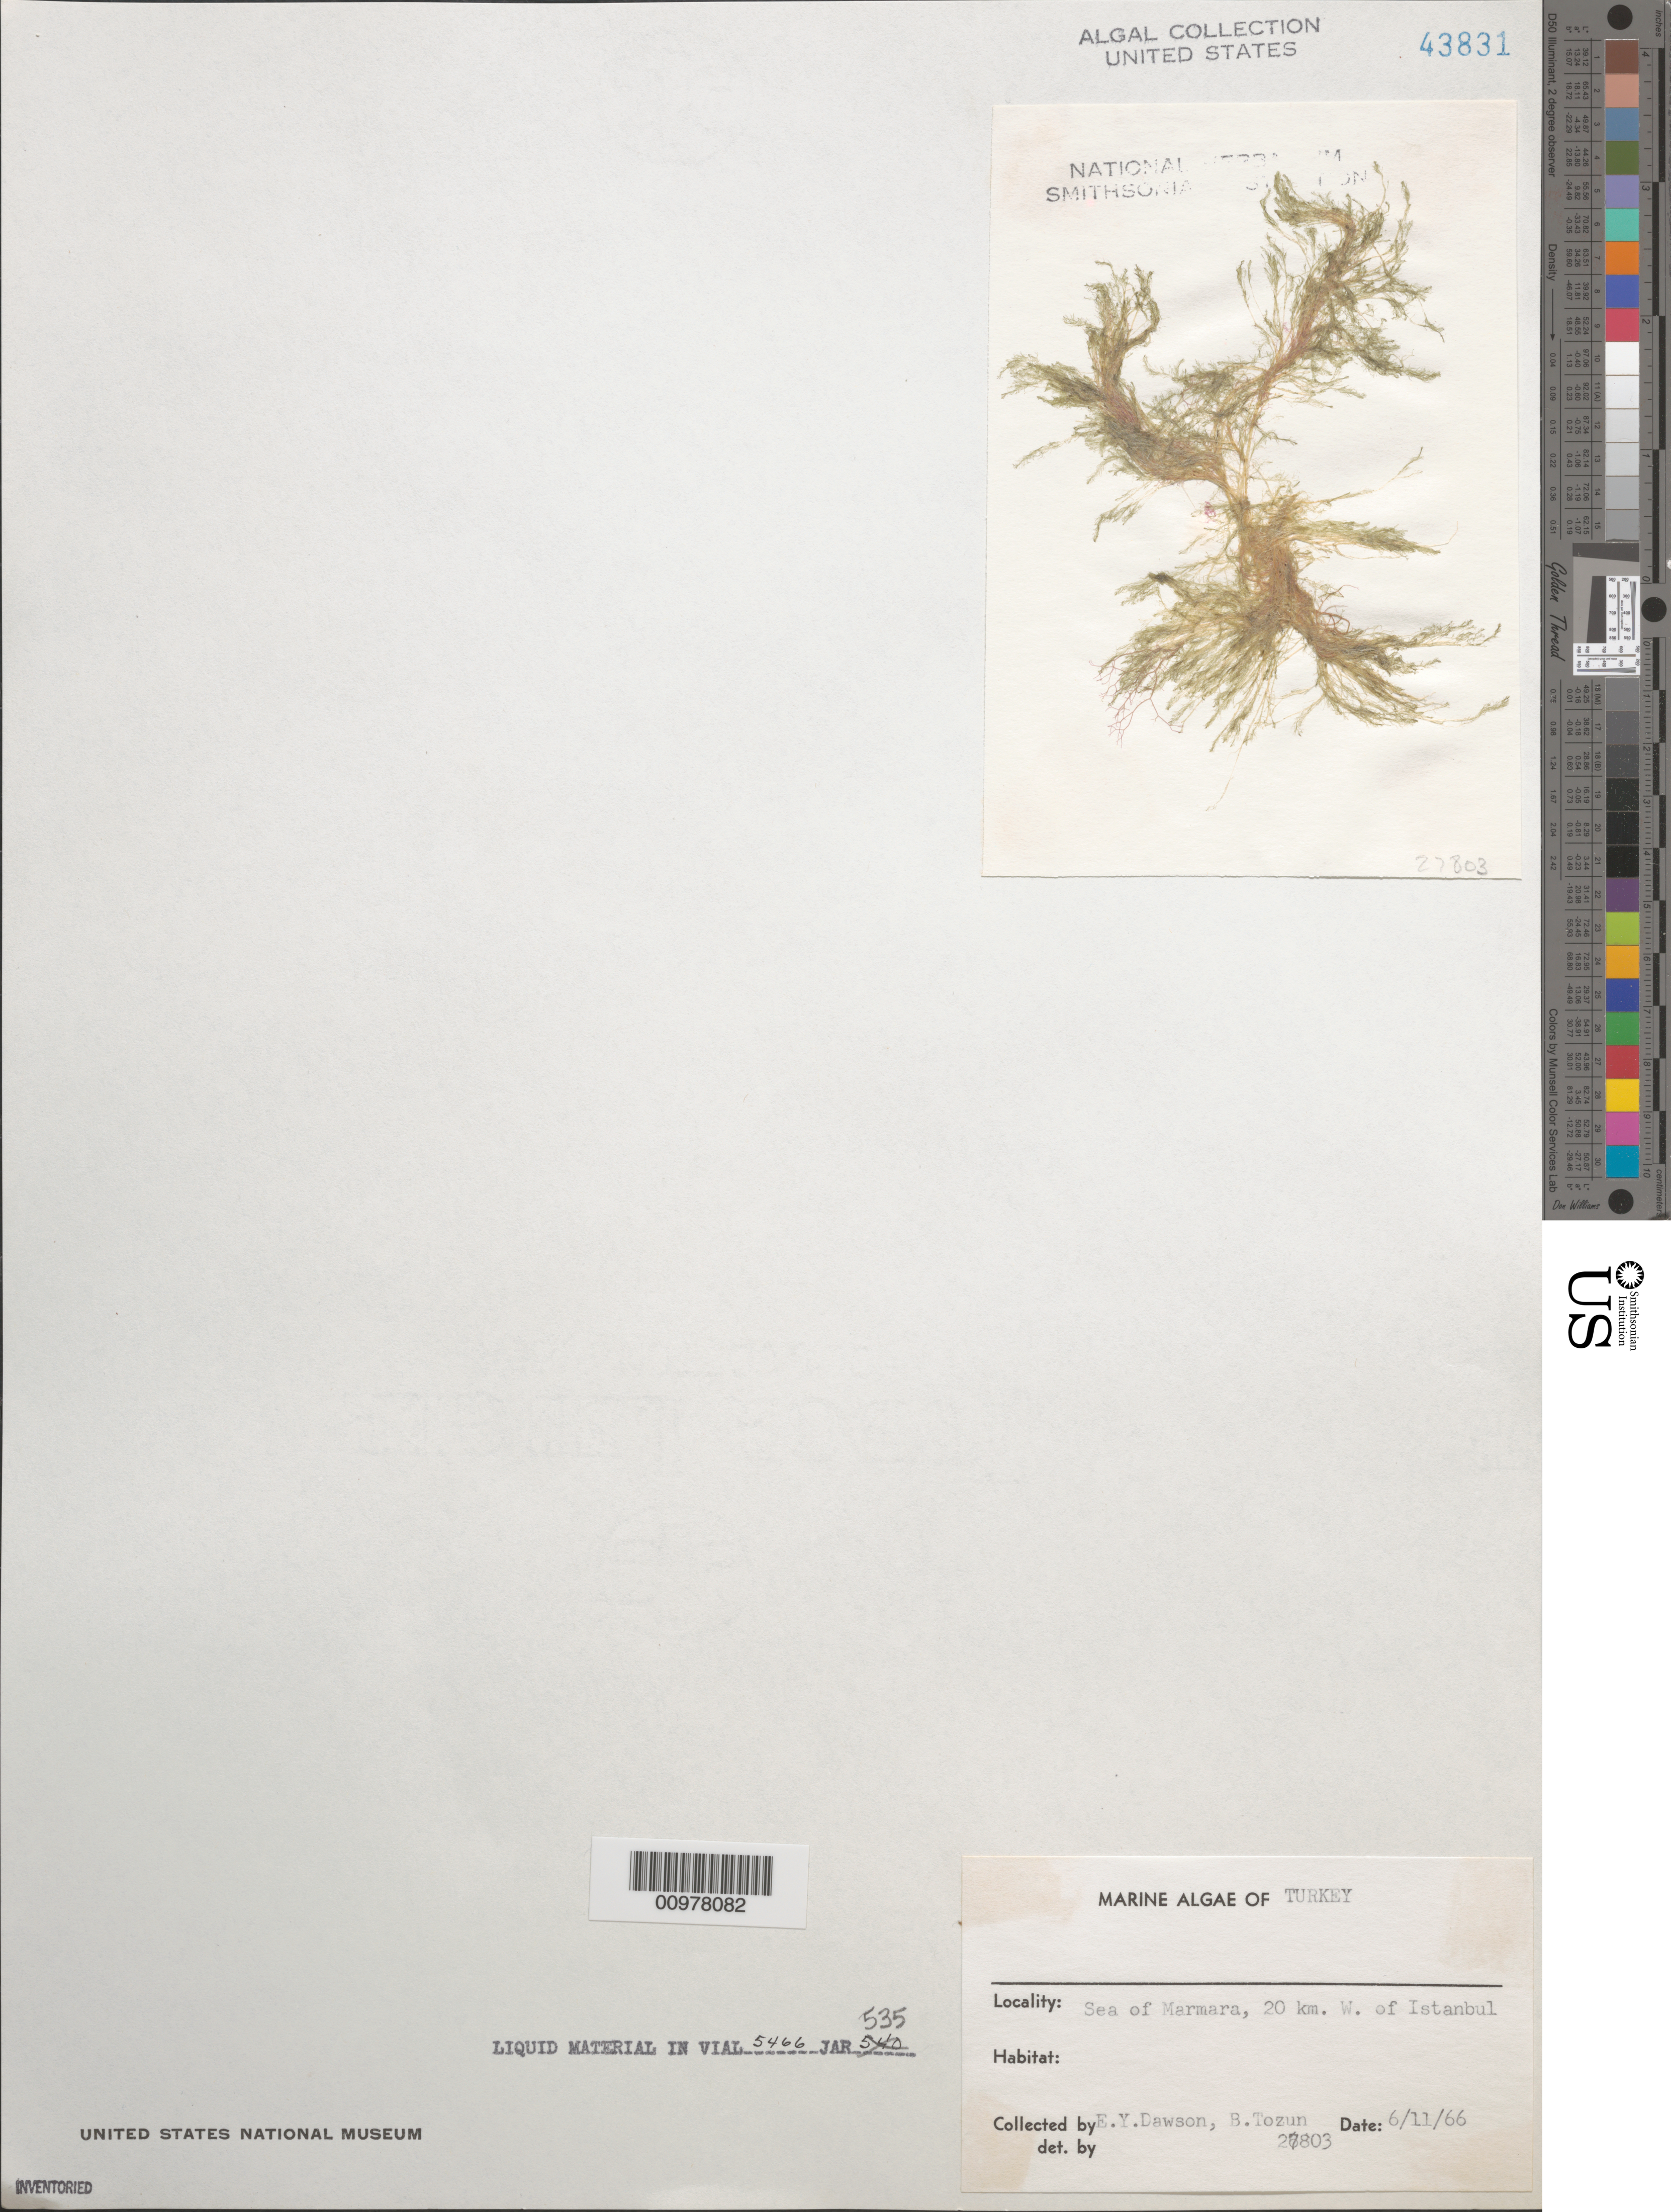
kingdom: Plantae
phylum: Chlorophyta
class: Ulvophyceae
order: Cladophorales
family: Cladophoraceae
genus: Cladophora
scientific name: Cladophora sp.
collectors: E. Y. Dawson & B. Tozun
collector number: EYD 27803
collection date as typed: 11 Jun 1966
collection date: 1966-06-11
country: Turkey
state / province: Istanbul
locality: Sea of Marmara, 20 km west of Istanbul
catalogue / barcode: US 43831